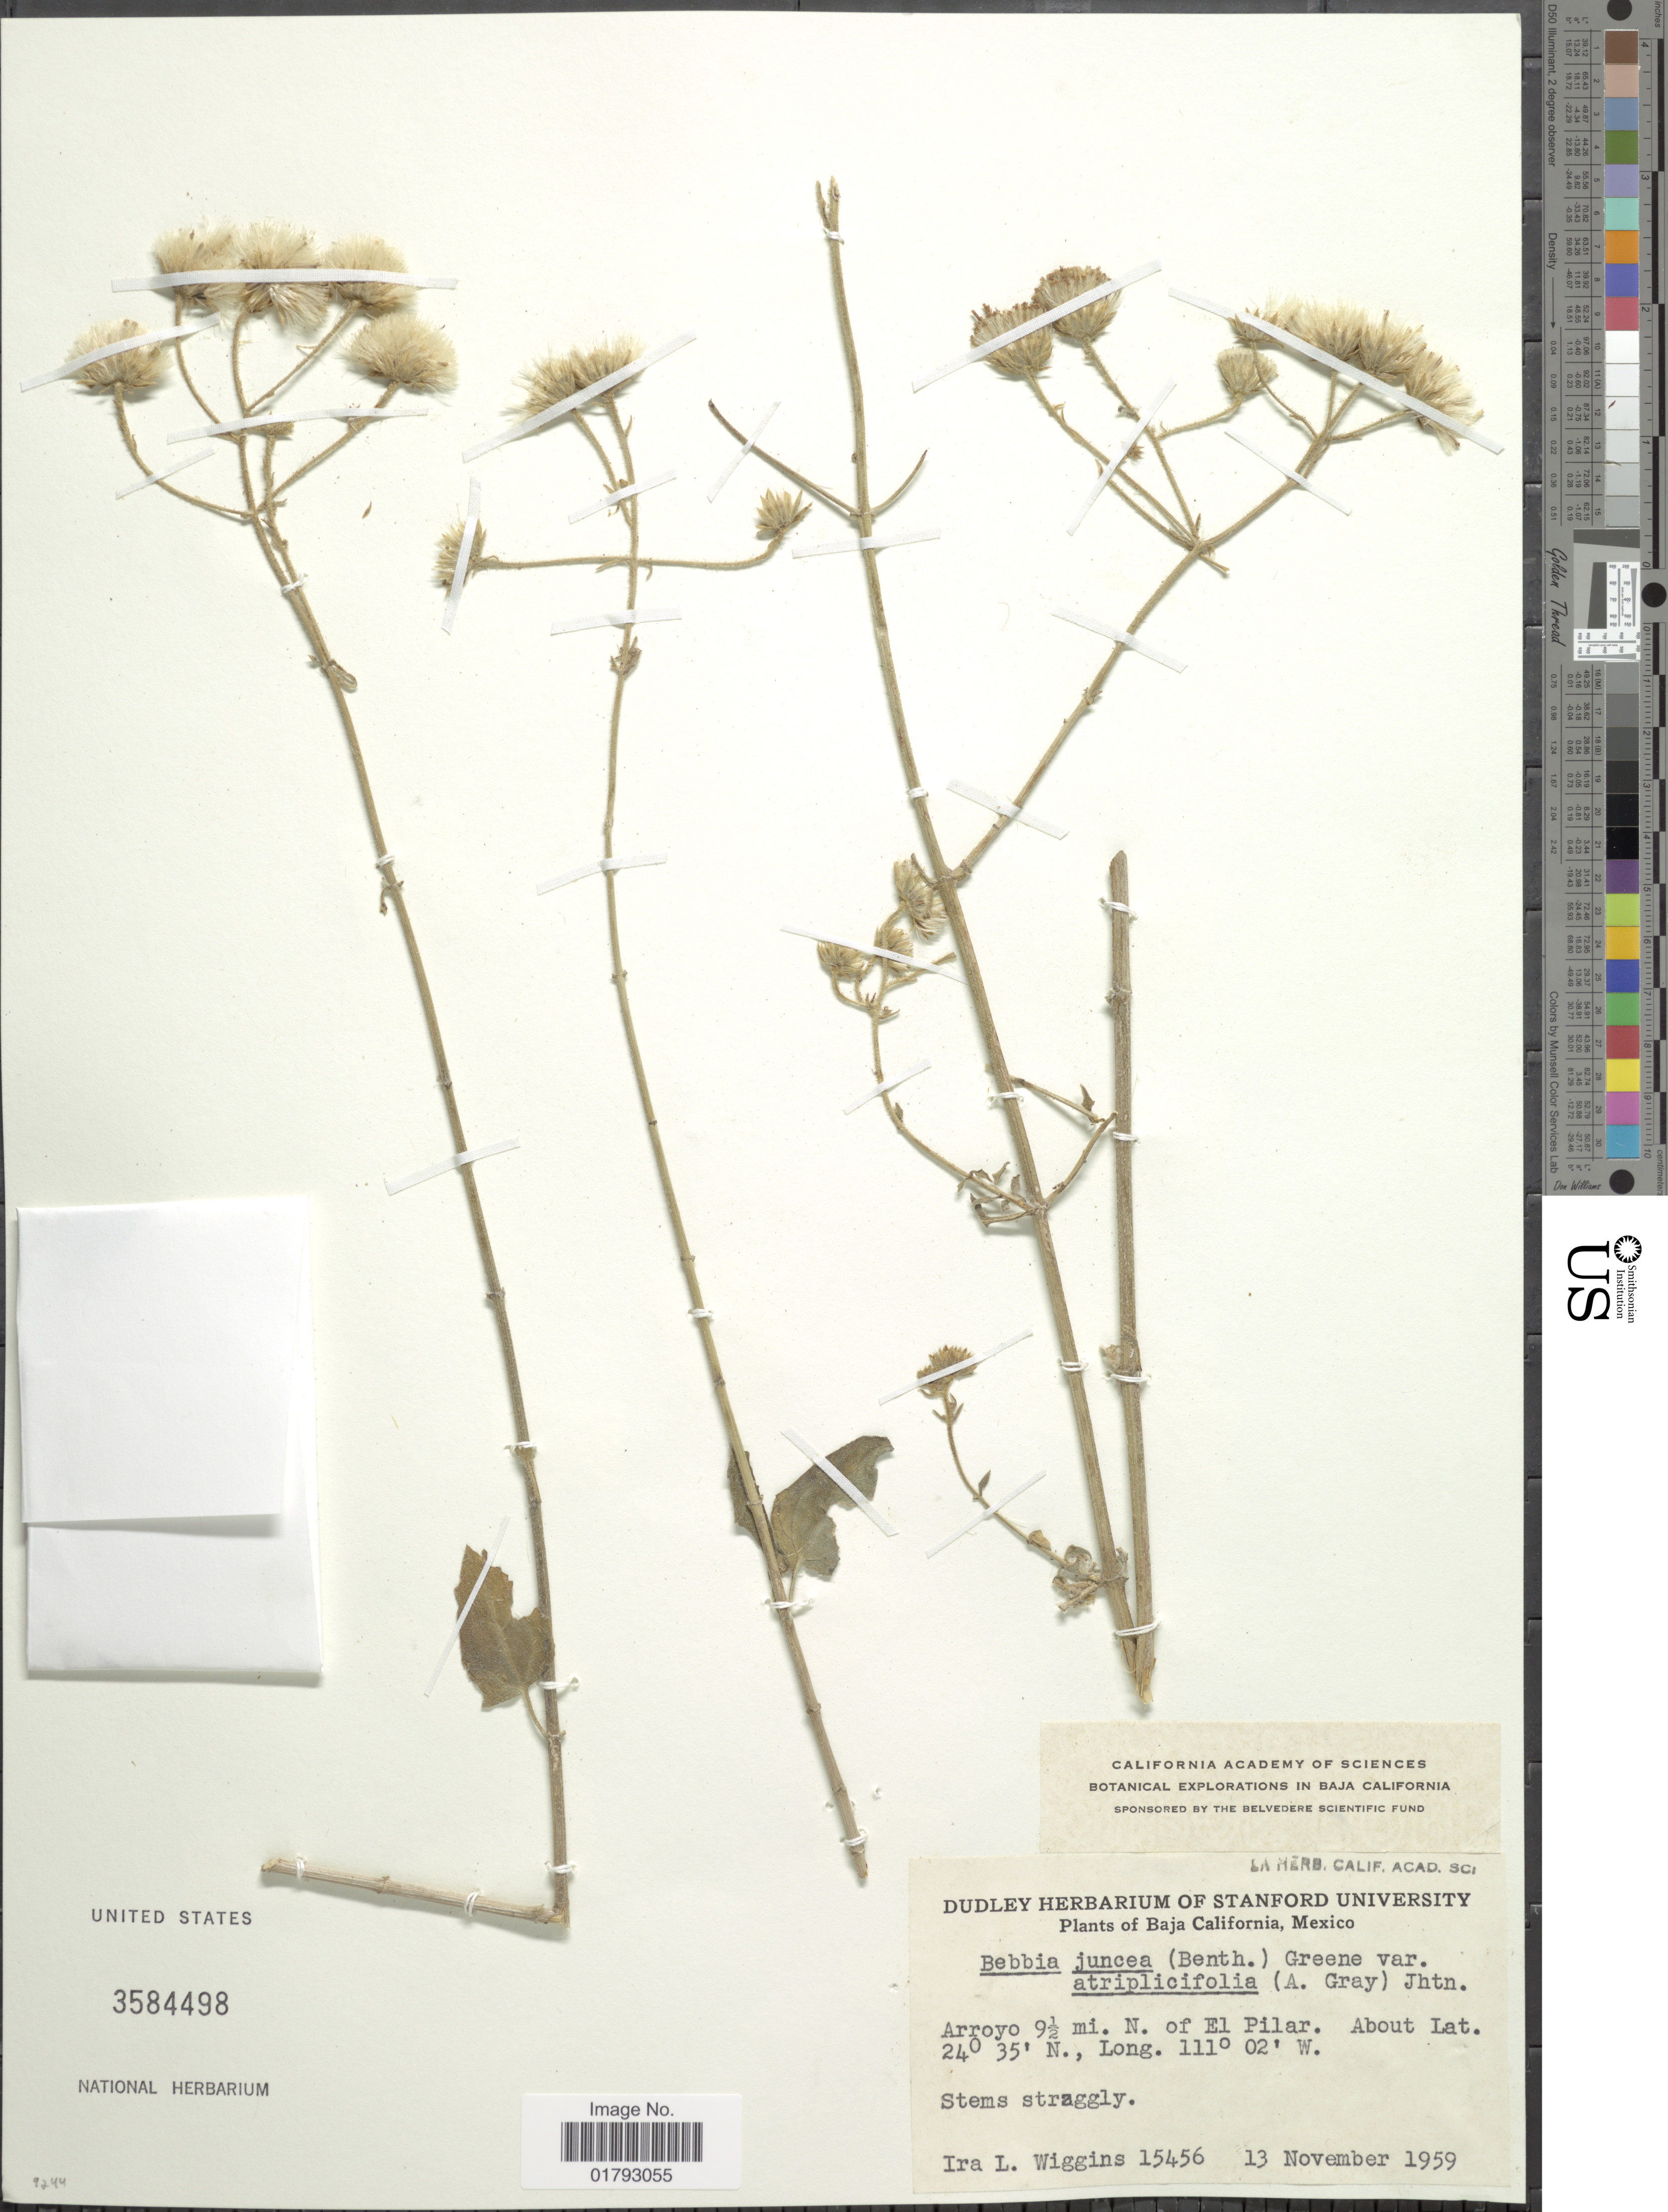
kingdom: Plantae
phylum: Tracheophyta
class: Magnoliopsida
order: Asterales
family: Asteraceae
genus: Bebbia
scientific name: Bebbia atriplicifolia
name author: (A. Gray) Greene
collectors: I. L. Wiggins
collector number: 15456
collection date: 1959-11-13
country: Mexico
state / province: Baja California Sur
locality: Baja California, Mexico. Arroyo 9½ M. N. of El Pilar.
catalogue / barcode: US 3584498